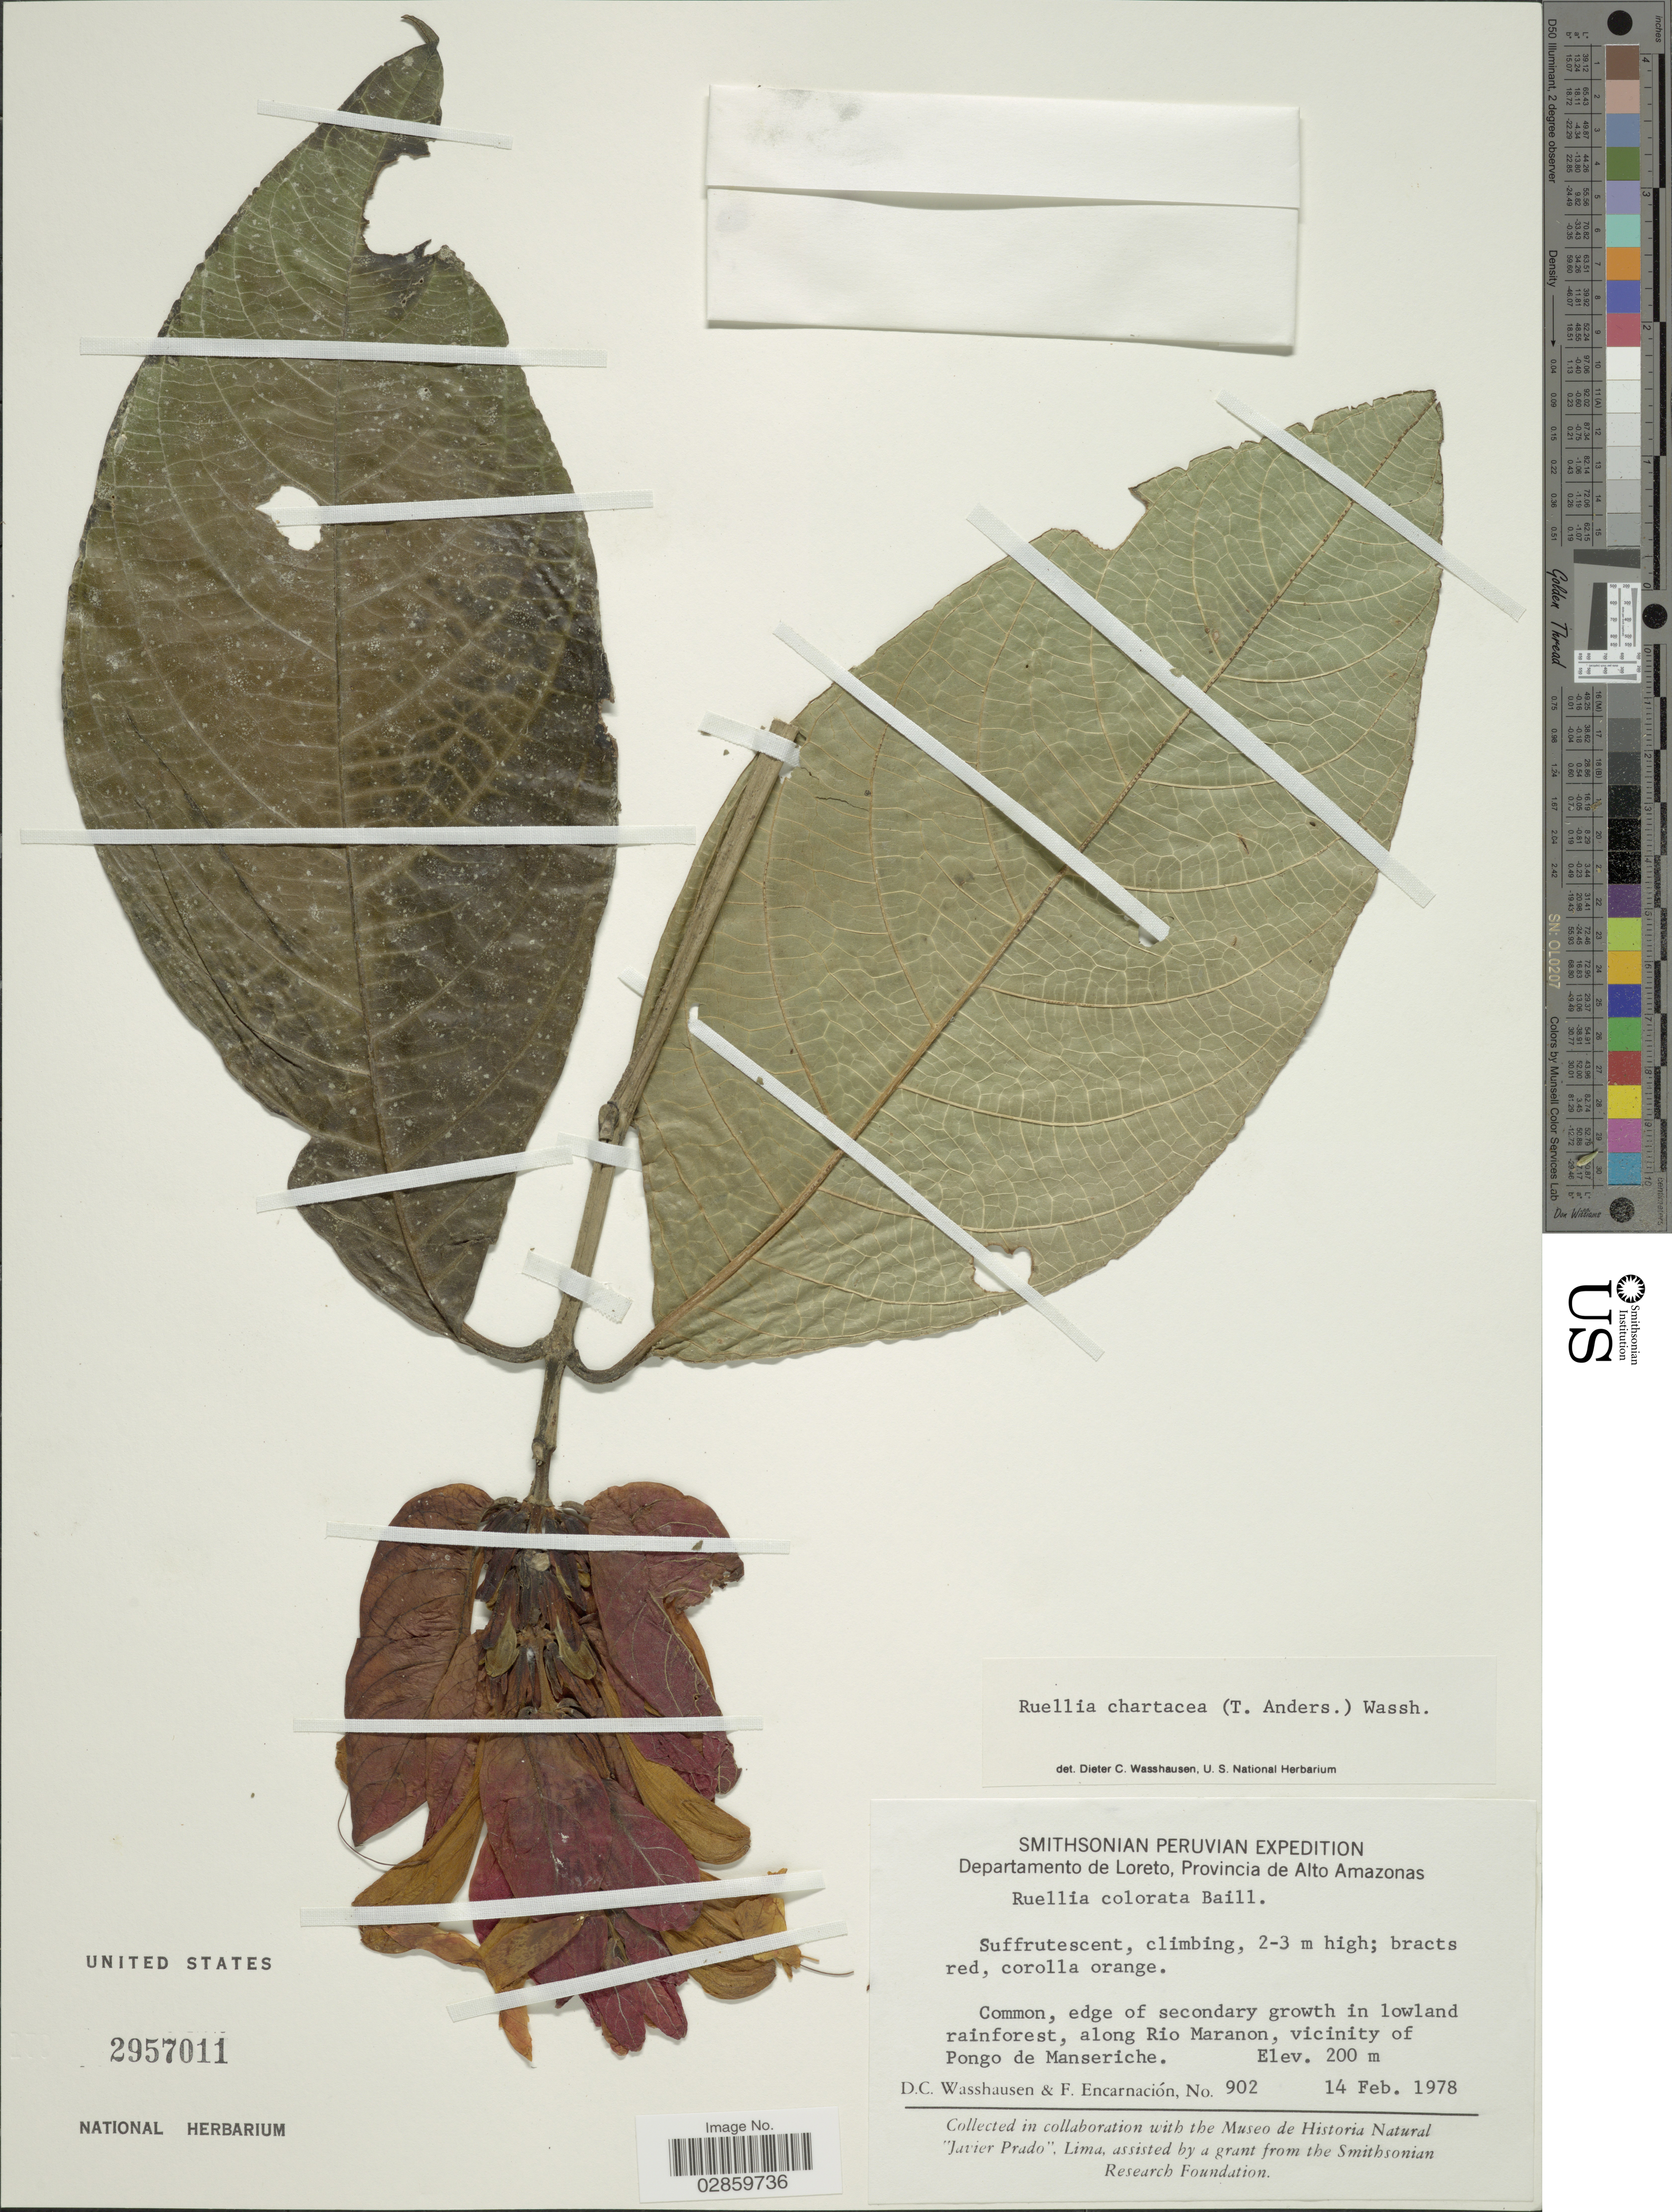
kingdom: Plantae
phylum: Tracheophyta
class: Magnoliopsida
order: Lamiales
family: Acanthaceae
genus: Ruellia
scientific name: Ruellia chartacea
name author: (T. Anderson) Wassh.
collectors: D. C. Wasshausen & F. Encarnación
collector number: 902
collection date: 1978-02-14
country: Peru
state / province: Loreto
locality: Departamento de Loreto, Provincia de Alto Amazonas. Along Rio Maranon, vicinity of Pongo de Manseriche.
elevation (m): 200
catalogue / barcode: US 2957011